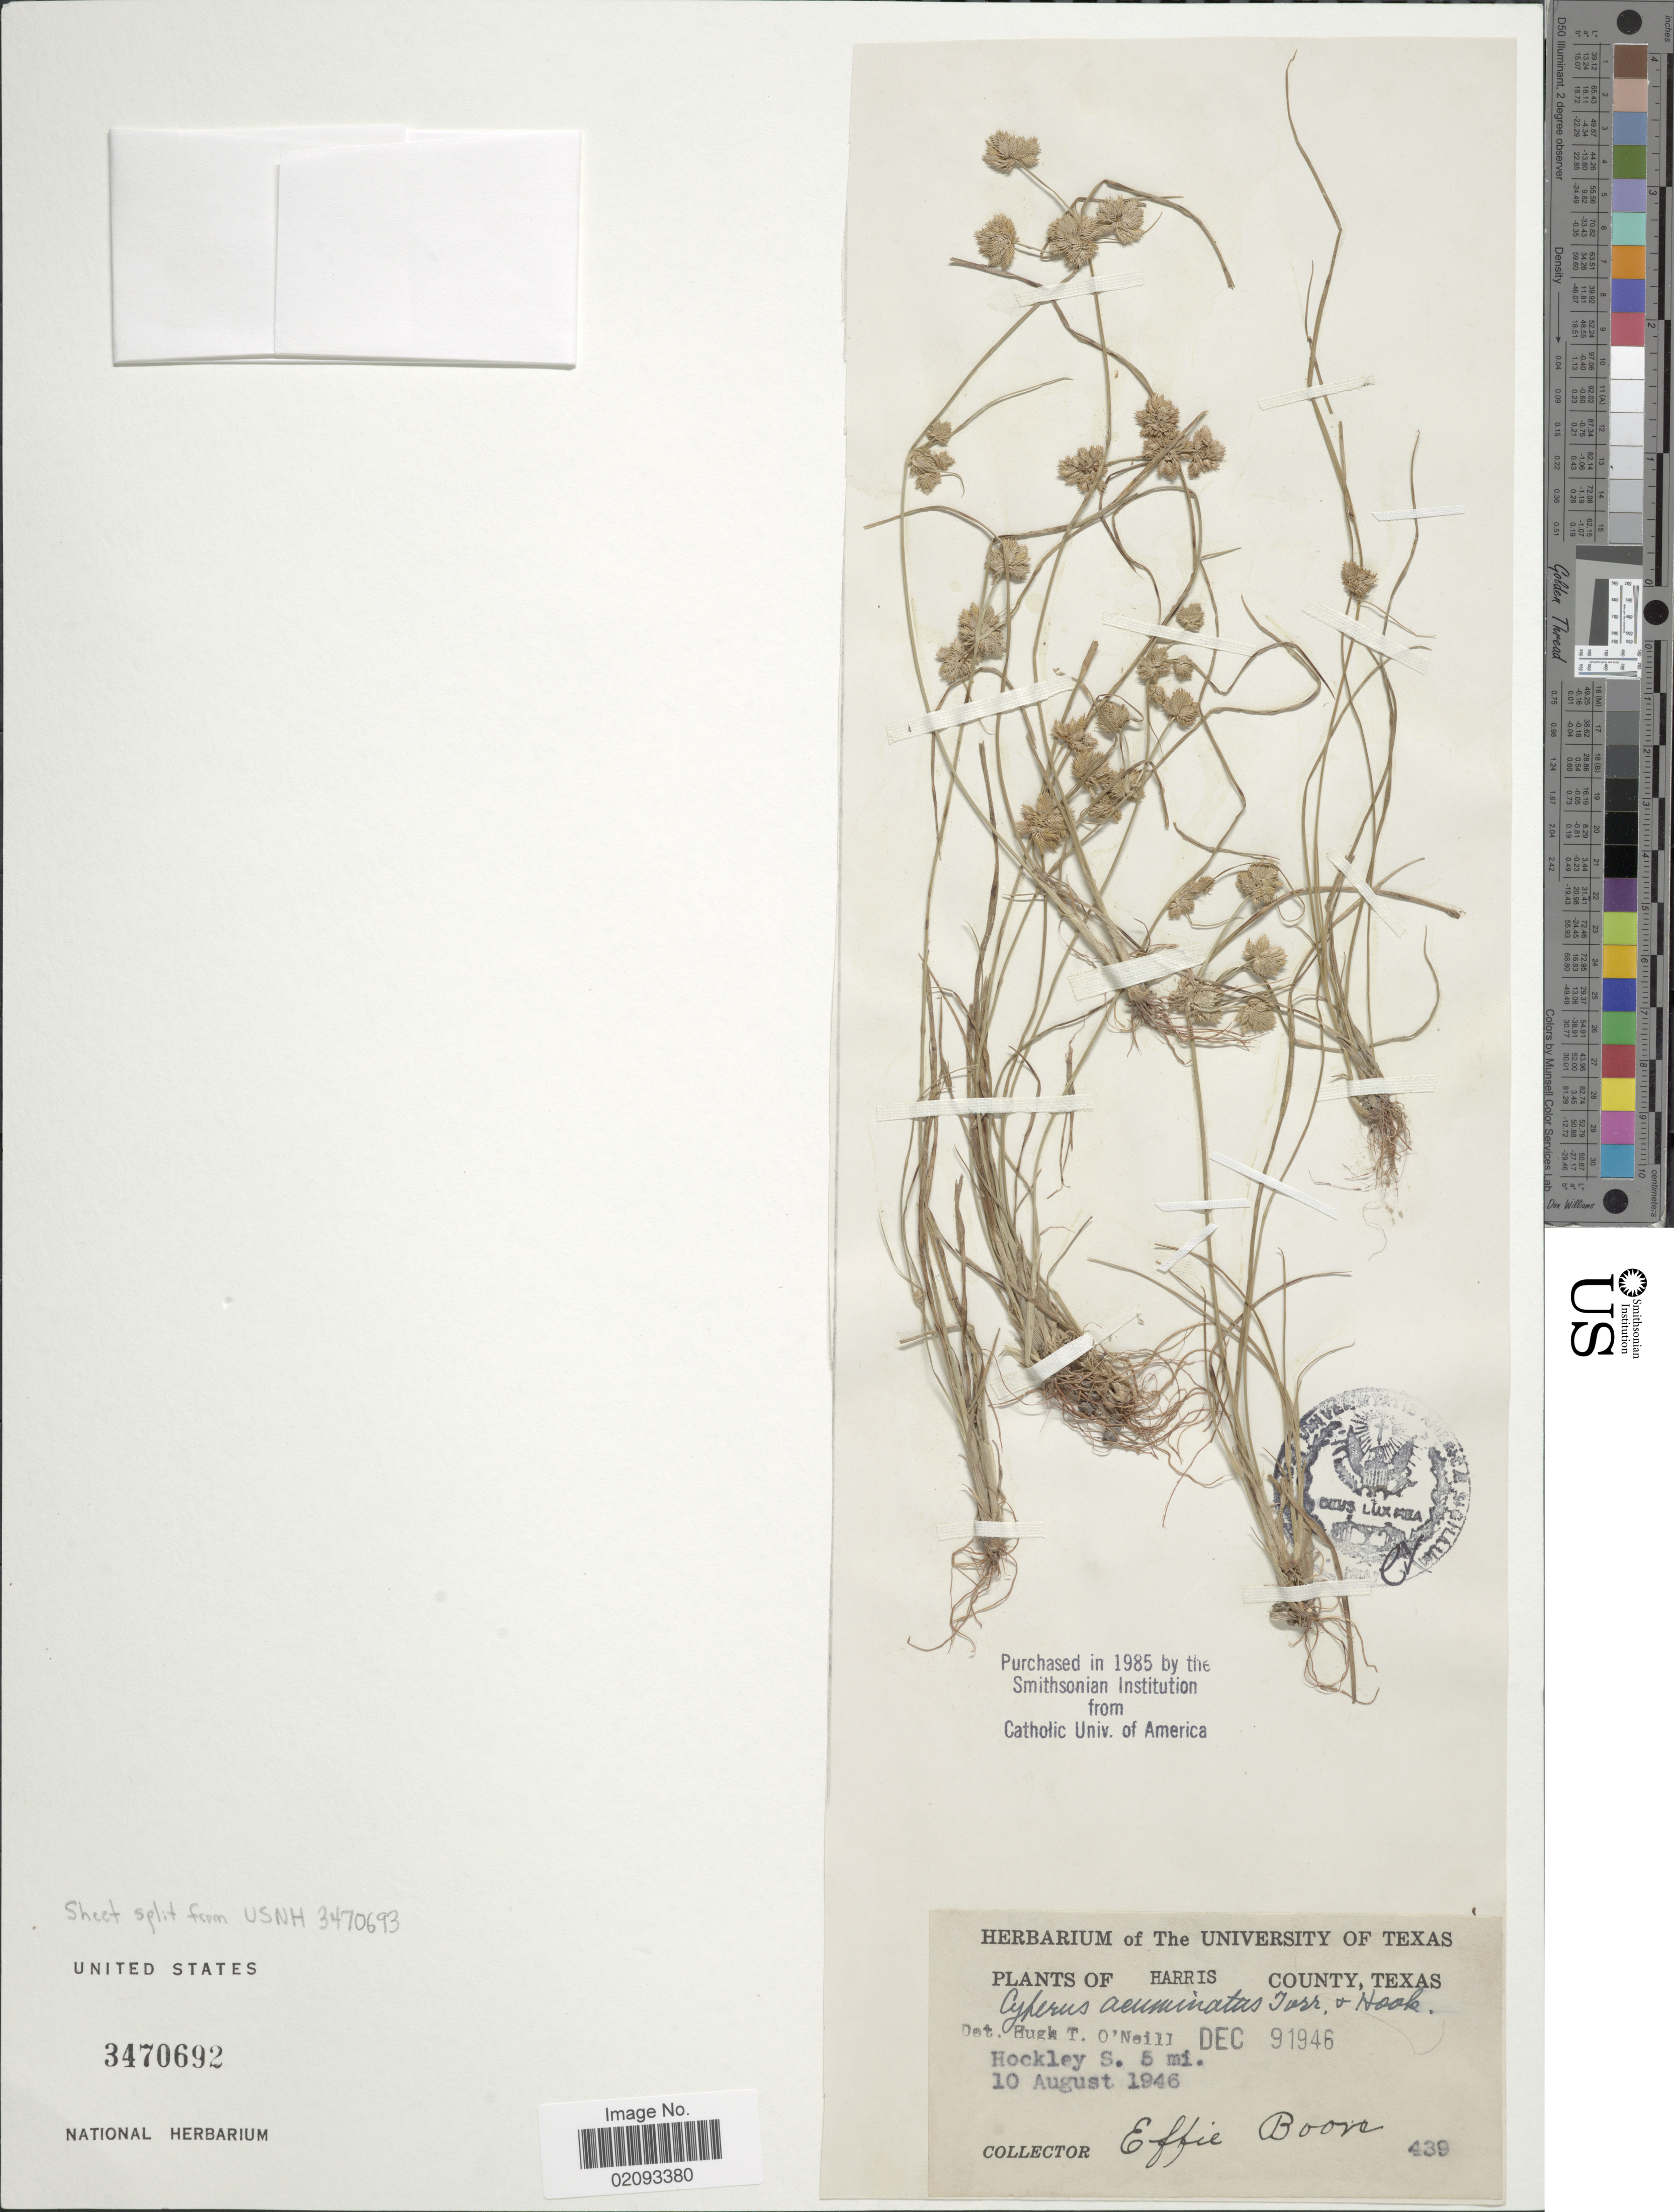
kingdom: Plantae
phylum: Tracheophyta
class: Liliopsida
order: Poales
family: Cyperaceae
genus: Cyperus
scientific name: Cyperus acuminatus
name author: Torr. & Hook.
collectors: E. Boon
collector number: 439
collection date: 1946-08-10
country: United States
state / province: Texas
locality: Harris County. Hockley S. 5 mi.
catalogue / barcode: US 3470692